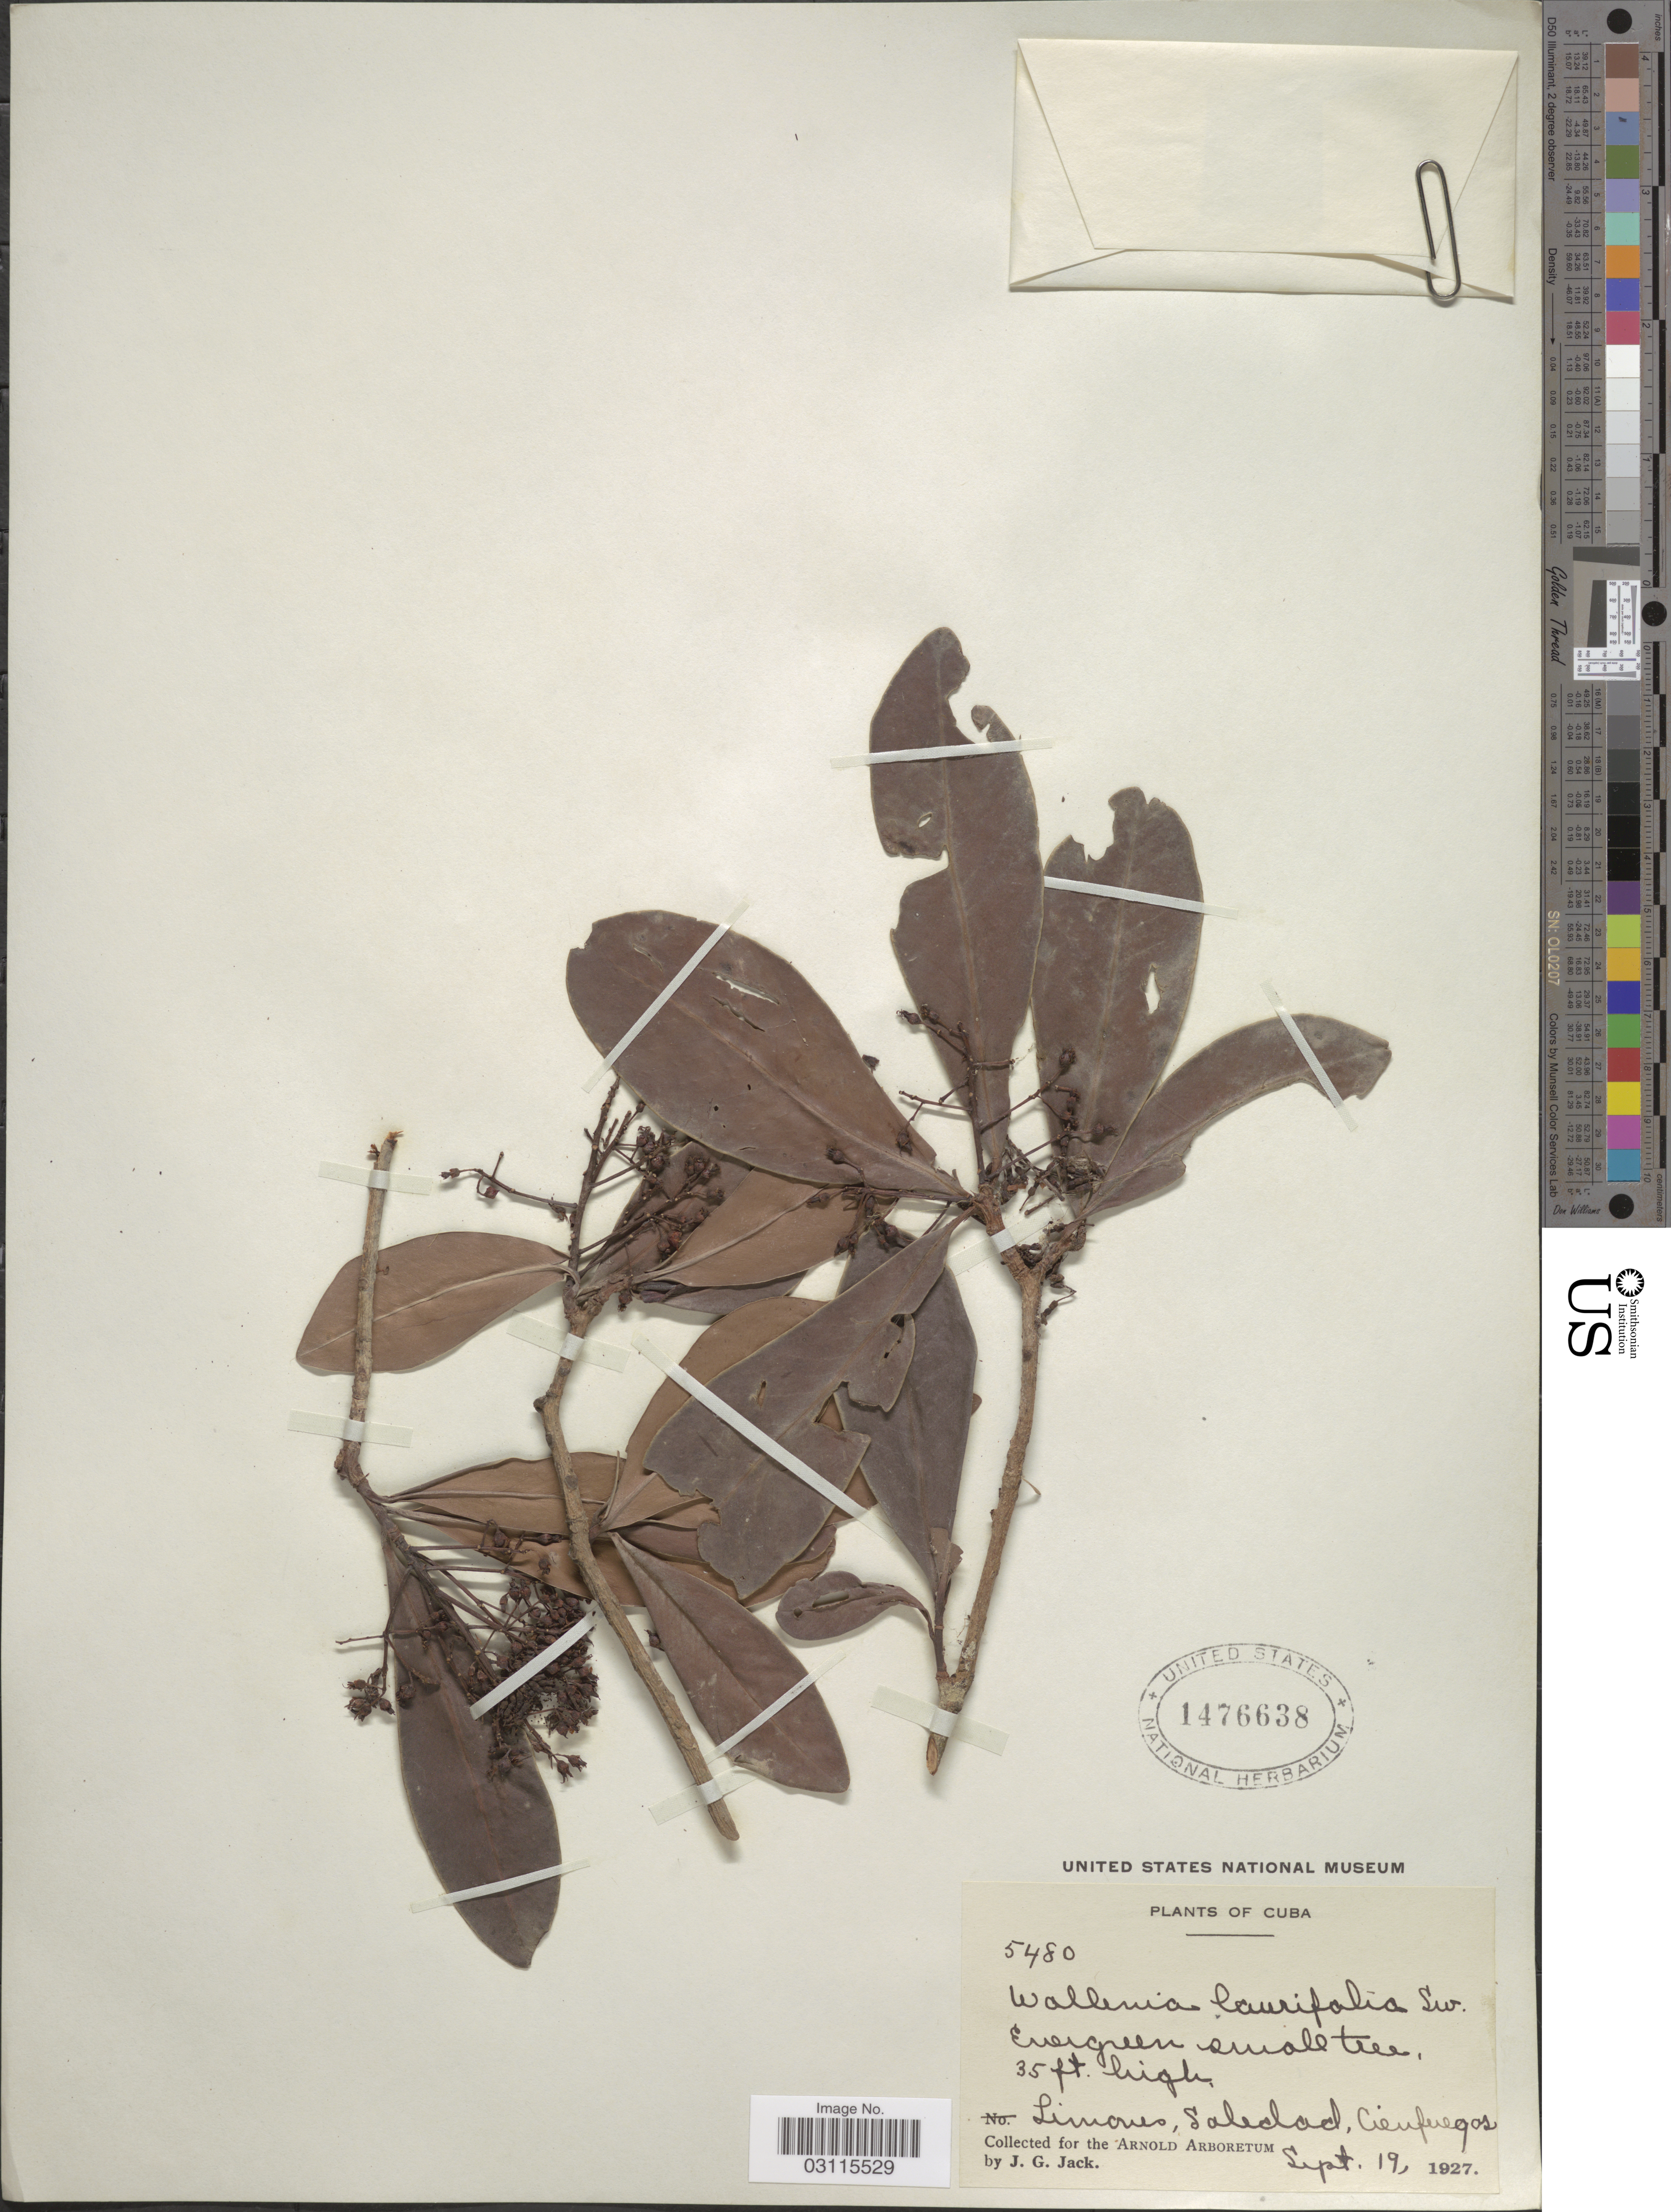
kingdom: Plantae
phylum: Tracheophyta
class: Magnoliopsida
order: Ericales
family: Primulaceae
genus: Wallenia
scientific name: Wallenia laurifolia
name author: Sw.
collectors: J. G. Jack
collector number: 5480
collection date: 1927-09-19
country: Cuba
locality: Limones, Soledad, Cienfuegos.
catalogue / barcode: US 1476638